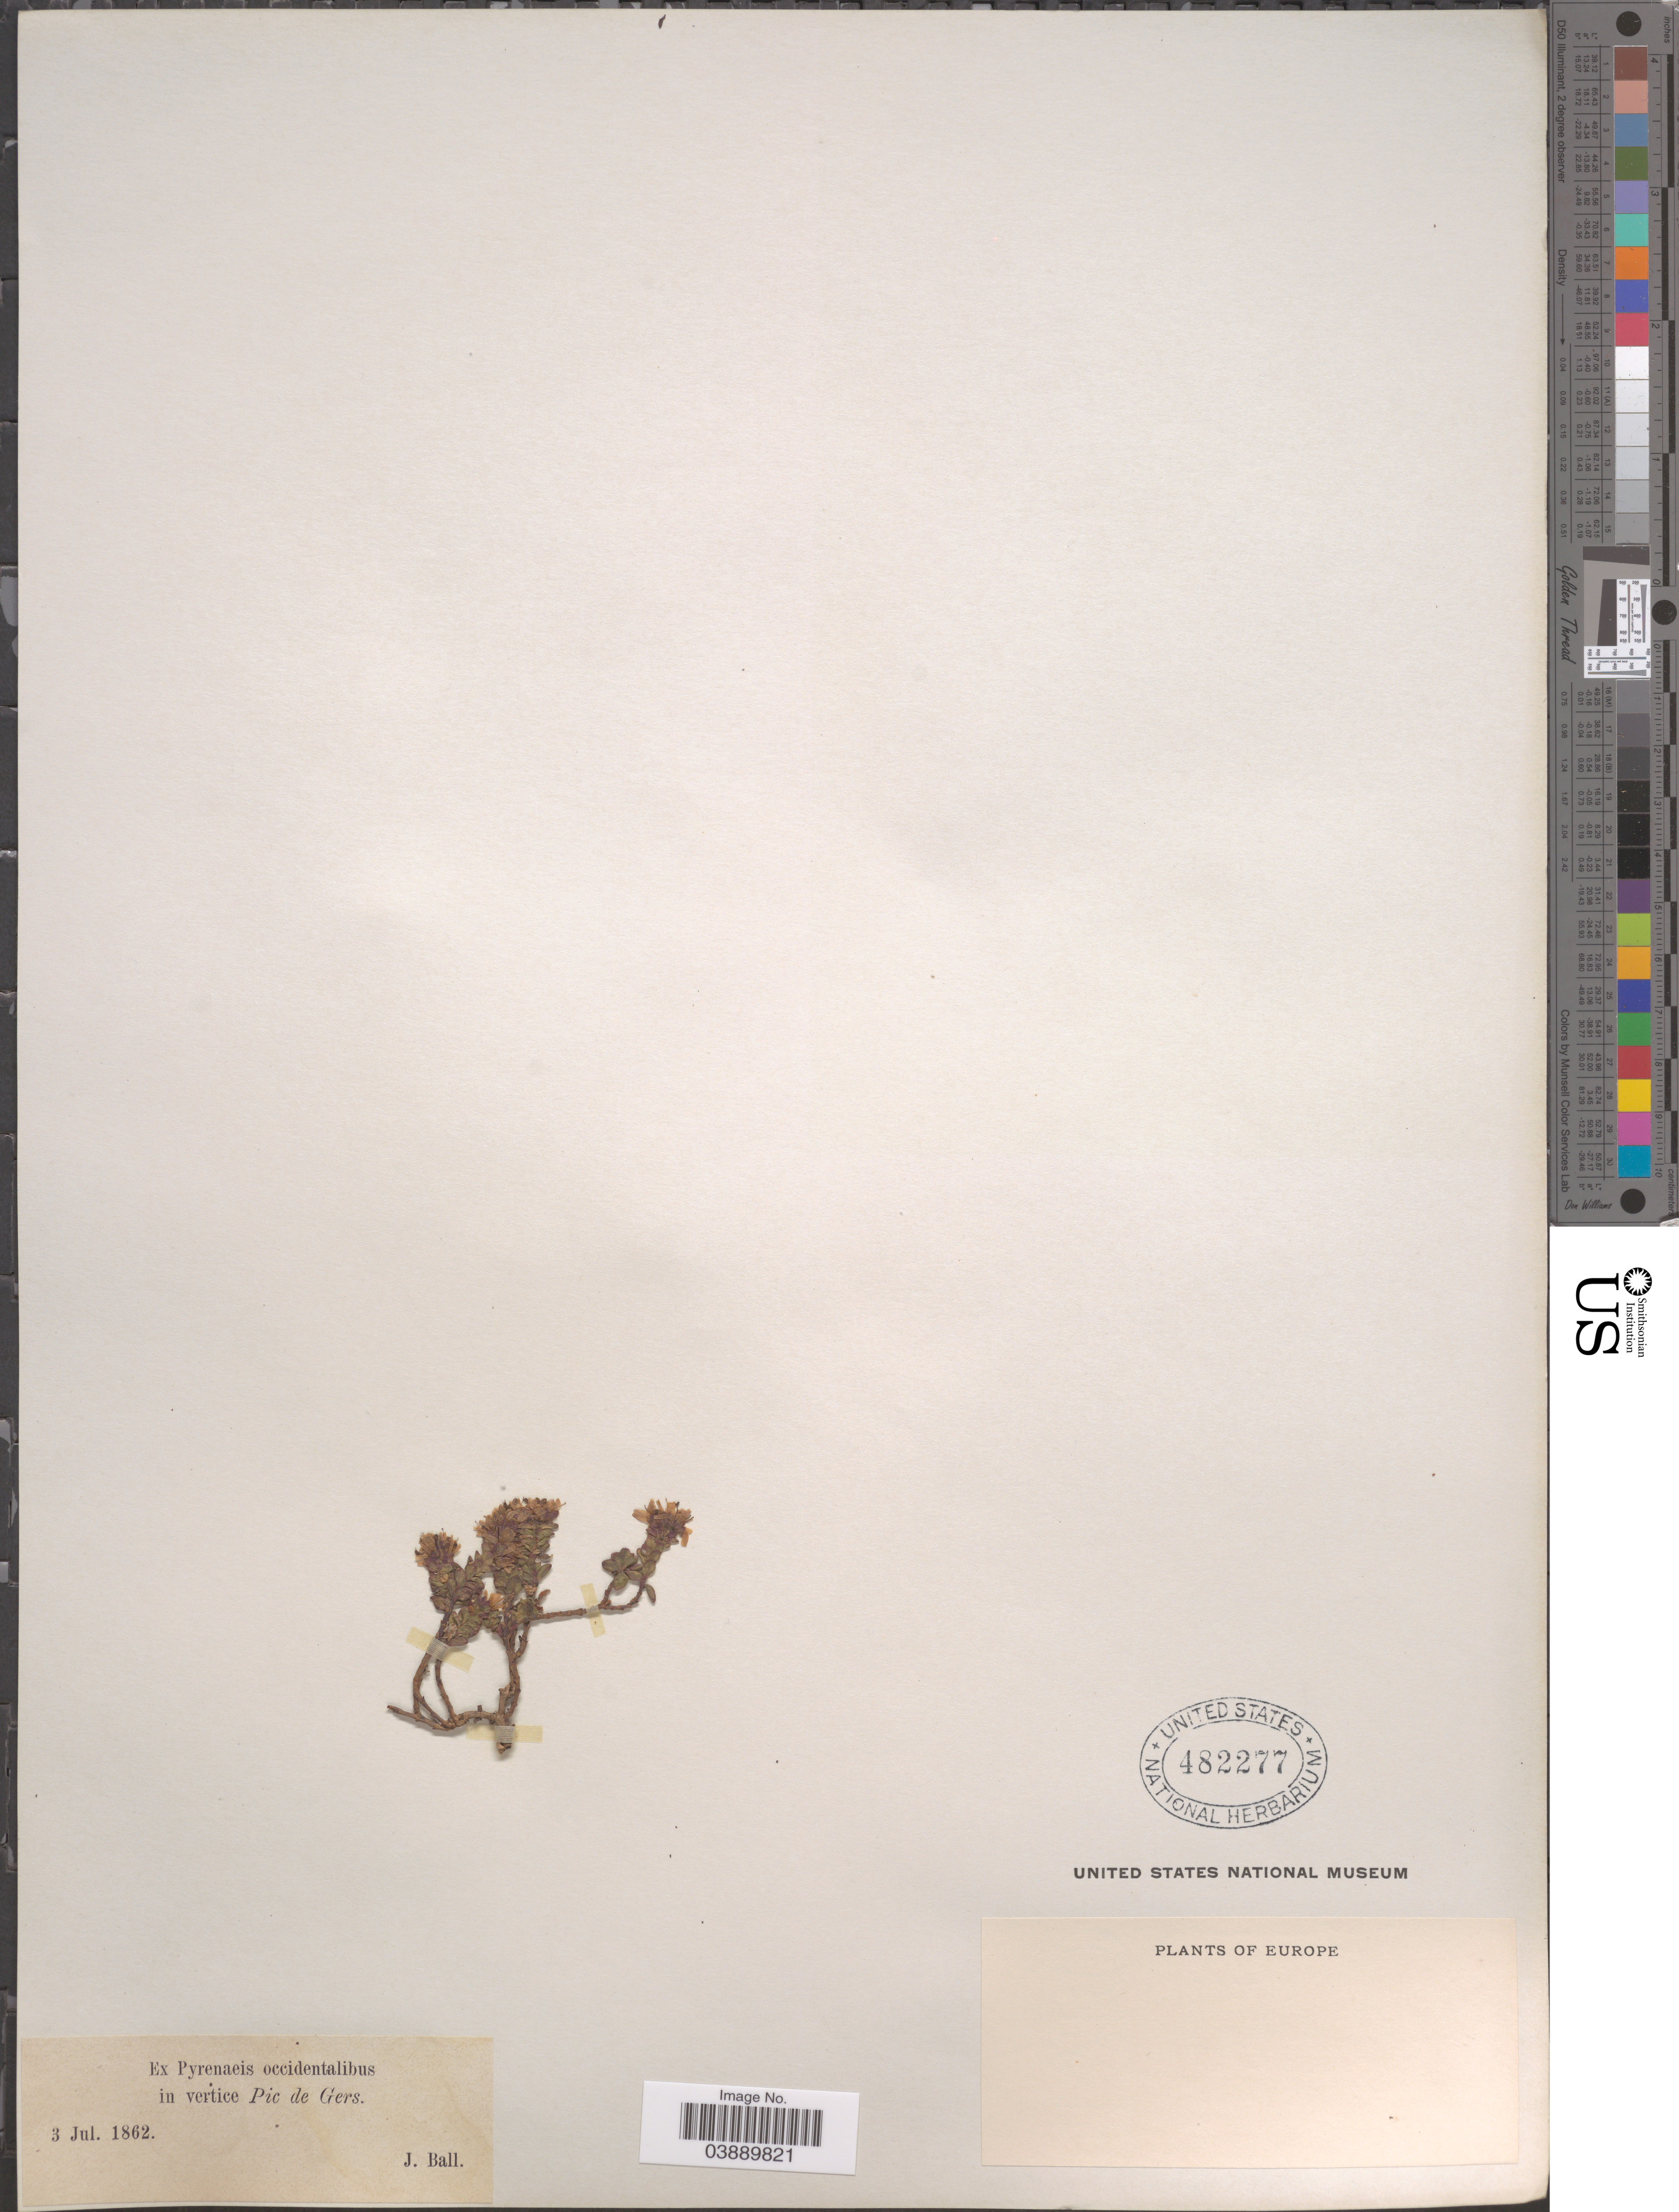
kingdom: Plantae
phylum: Tracheophyta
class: Magnoliopsida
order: Lamiales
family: Plantaginaceae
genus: Veronica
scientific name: Veronica nummularia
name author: Gouan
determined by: Albach, Dirk C.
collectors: J. Ball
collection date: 1862-07-03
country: France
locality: Ex Pyrenaeis occidentalibus in vertice Pic de Gers. Europe.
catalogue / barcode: US 482277